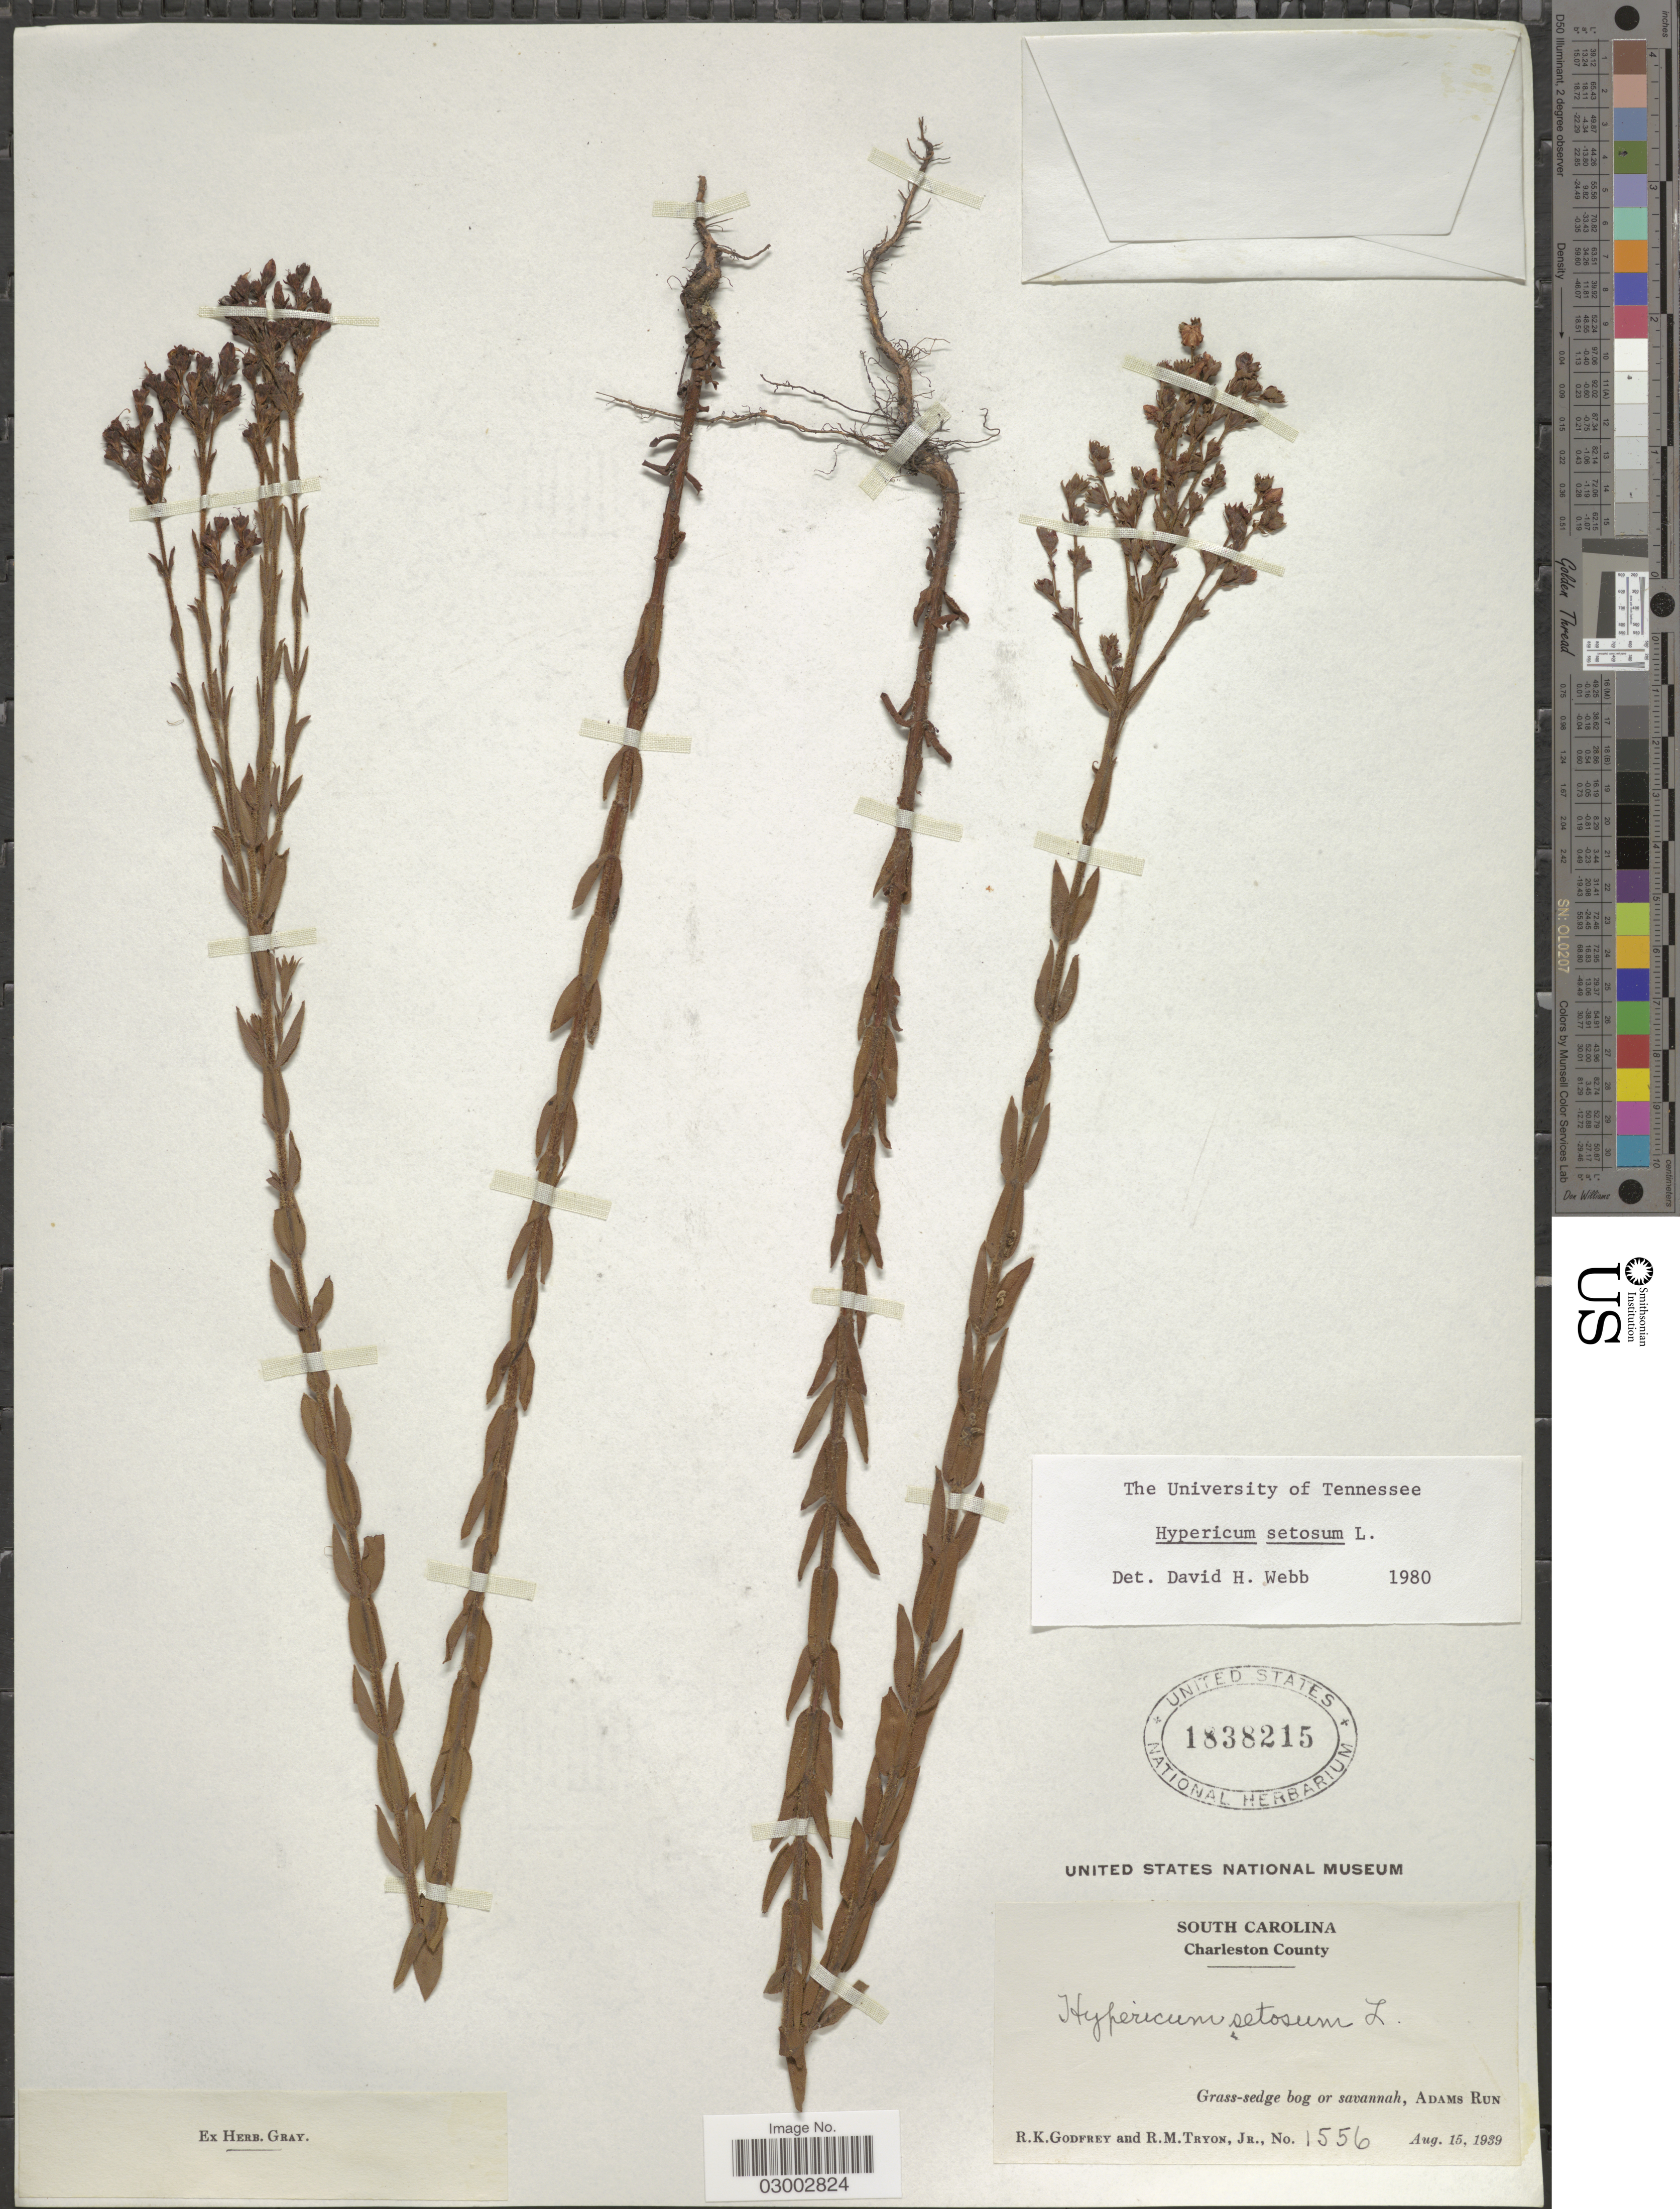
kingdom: Plantae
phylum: Tracheophyta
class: Magnoliopsida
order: Malpighiales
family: Hypericaceae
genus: Hypericum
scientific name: Hypericum setosum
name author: L.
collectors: R. K. Godfrey & R. Tryon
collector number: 1556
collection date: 1939-08-15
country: United States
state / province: South Carolina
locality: Charleston County. Grass-sedge bog or savannah, Adams Run.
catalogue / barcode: US 1838215